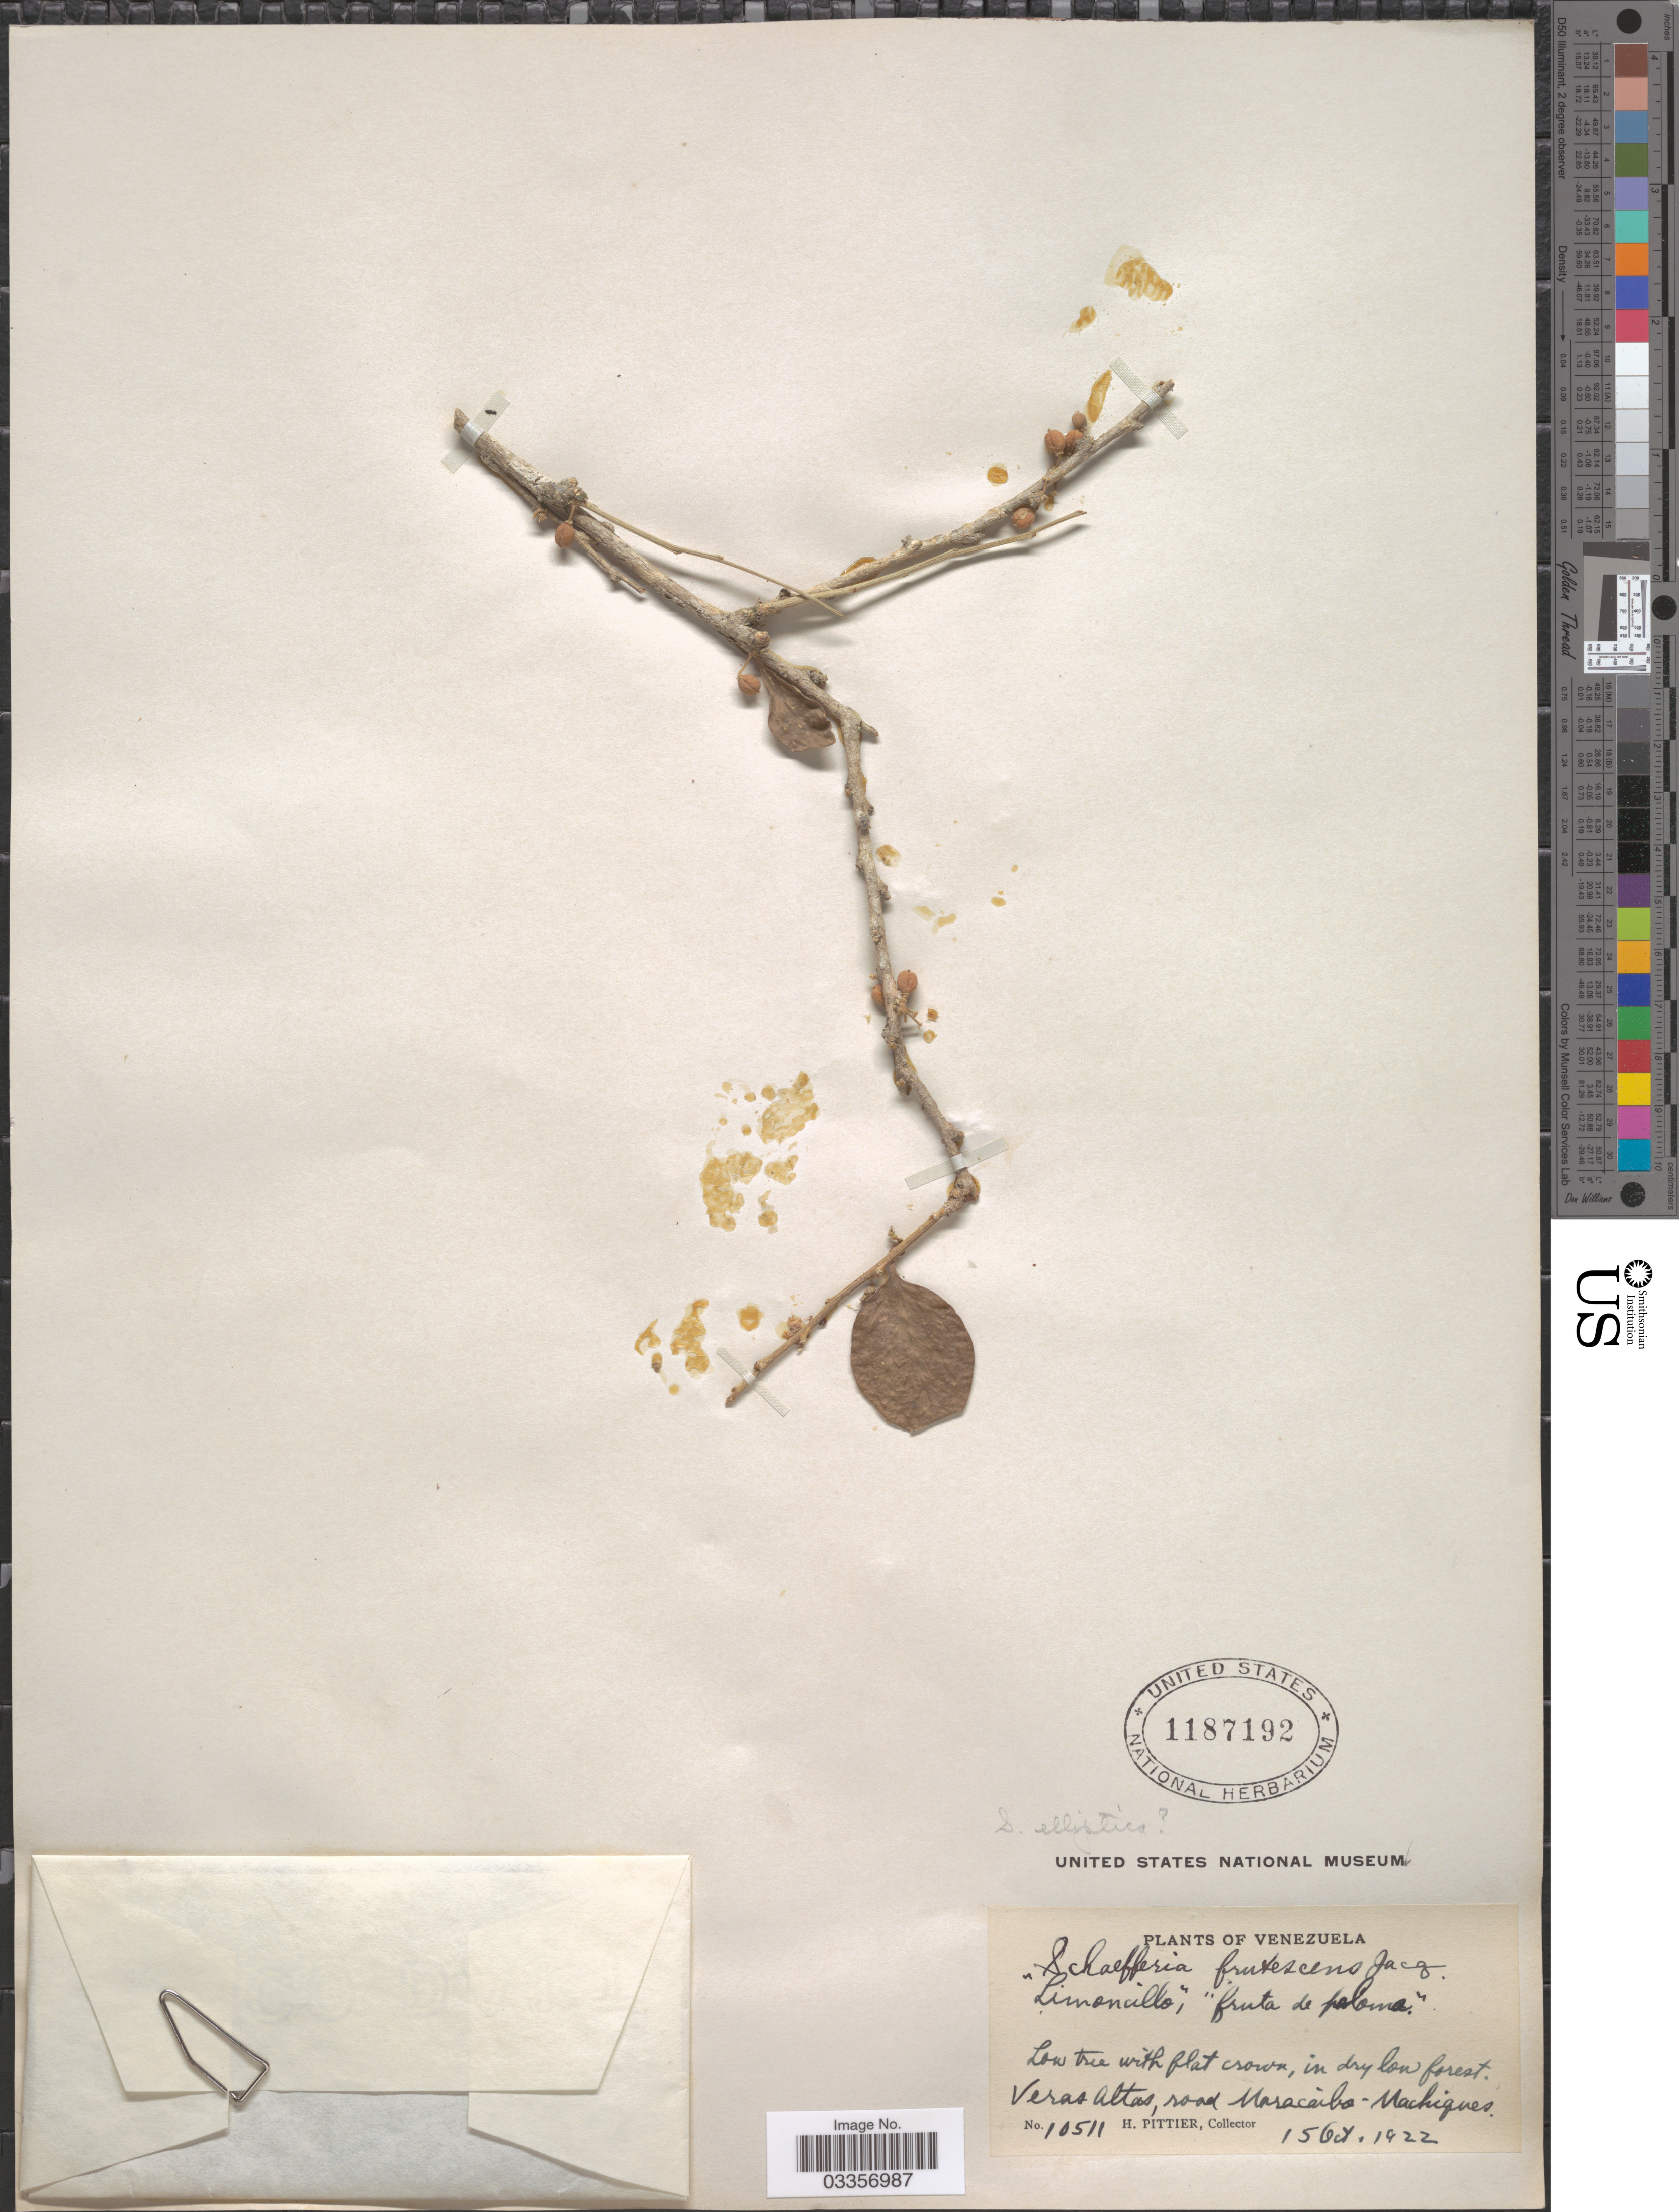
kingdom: Plantae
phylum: Tracheophyta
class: Magnoliopsida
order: Celastrales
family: Celastraceae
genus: Schaefferia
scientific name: Schaefferia frutescens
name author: Jacq.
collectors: H. F. Pittier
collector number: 10511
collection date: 1922-10-15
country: Venezuela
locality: Veras Altas, road Maracaibo-Machiques.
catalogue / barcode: US 1187192